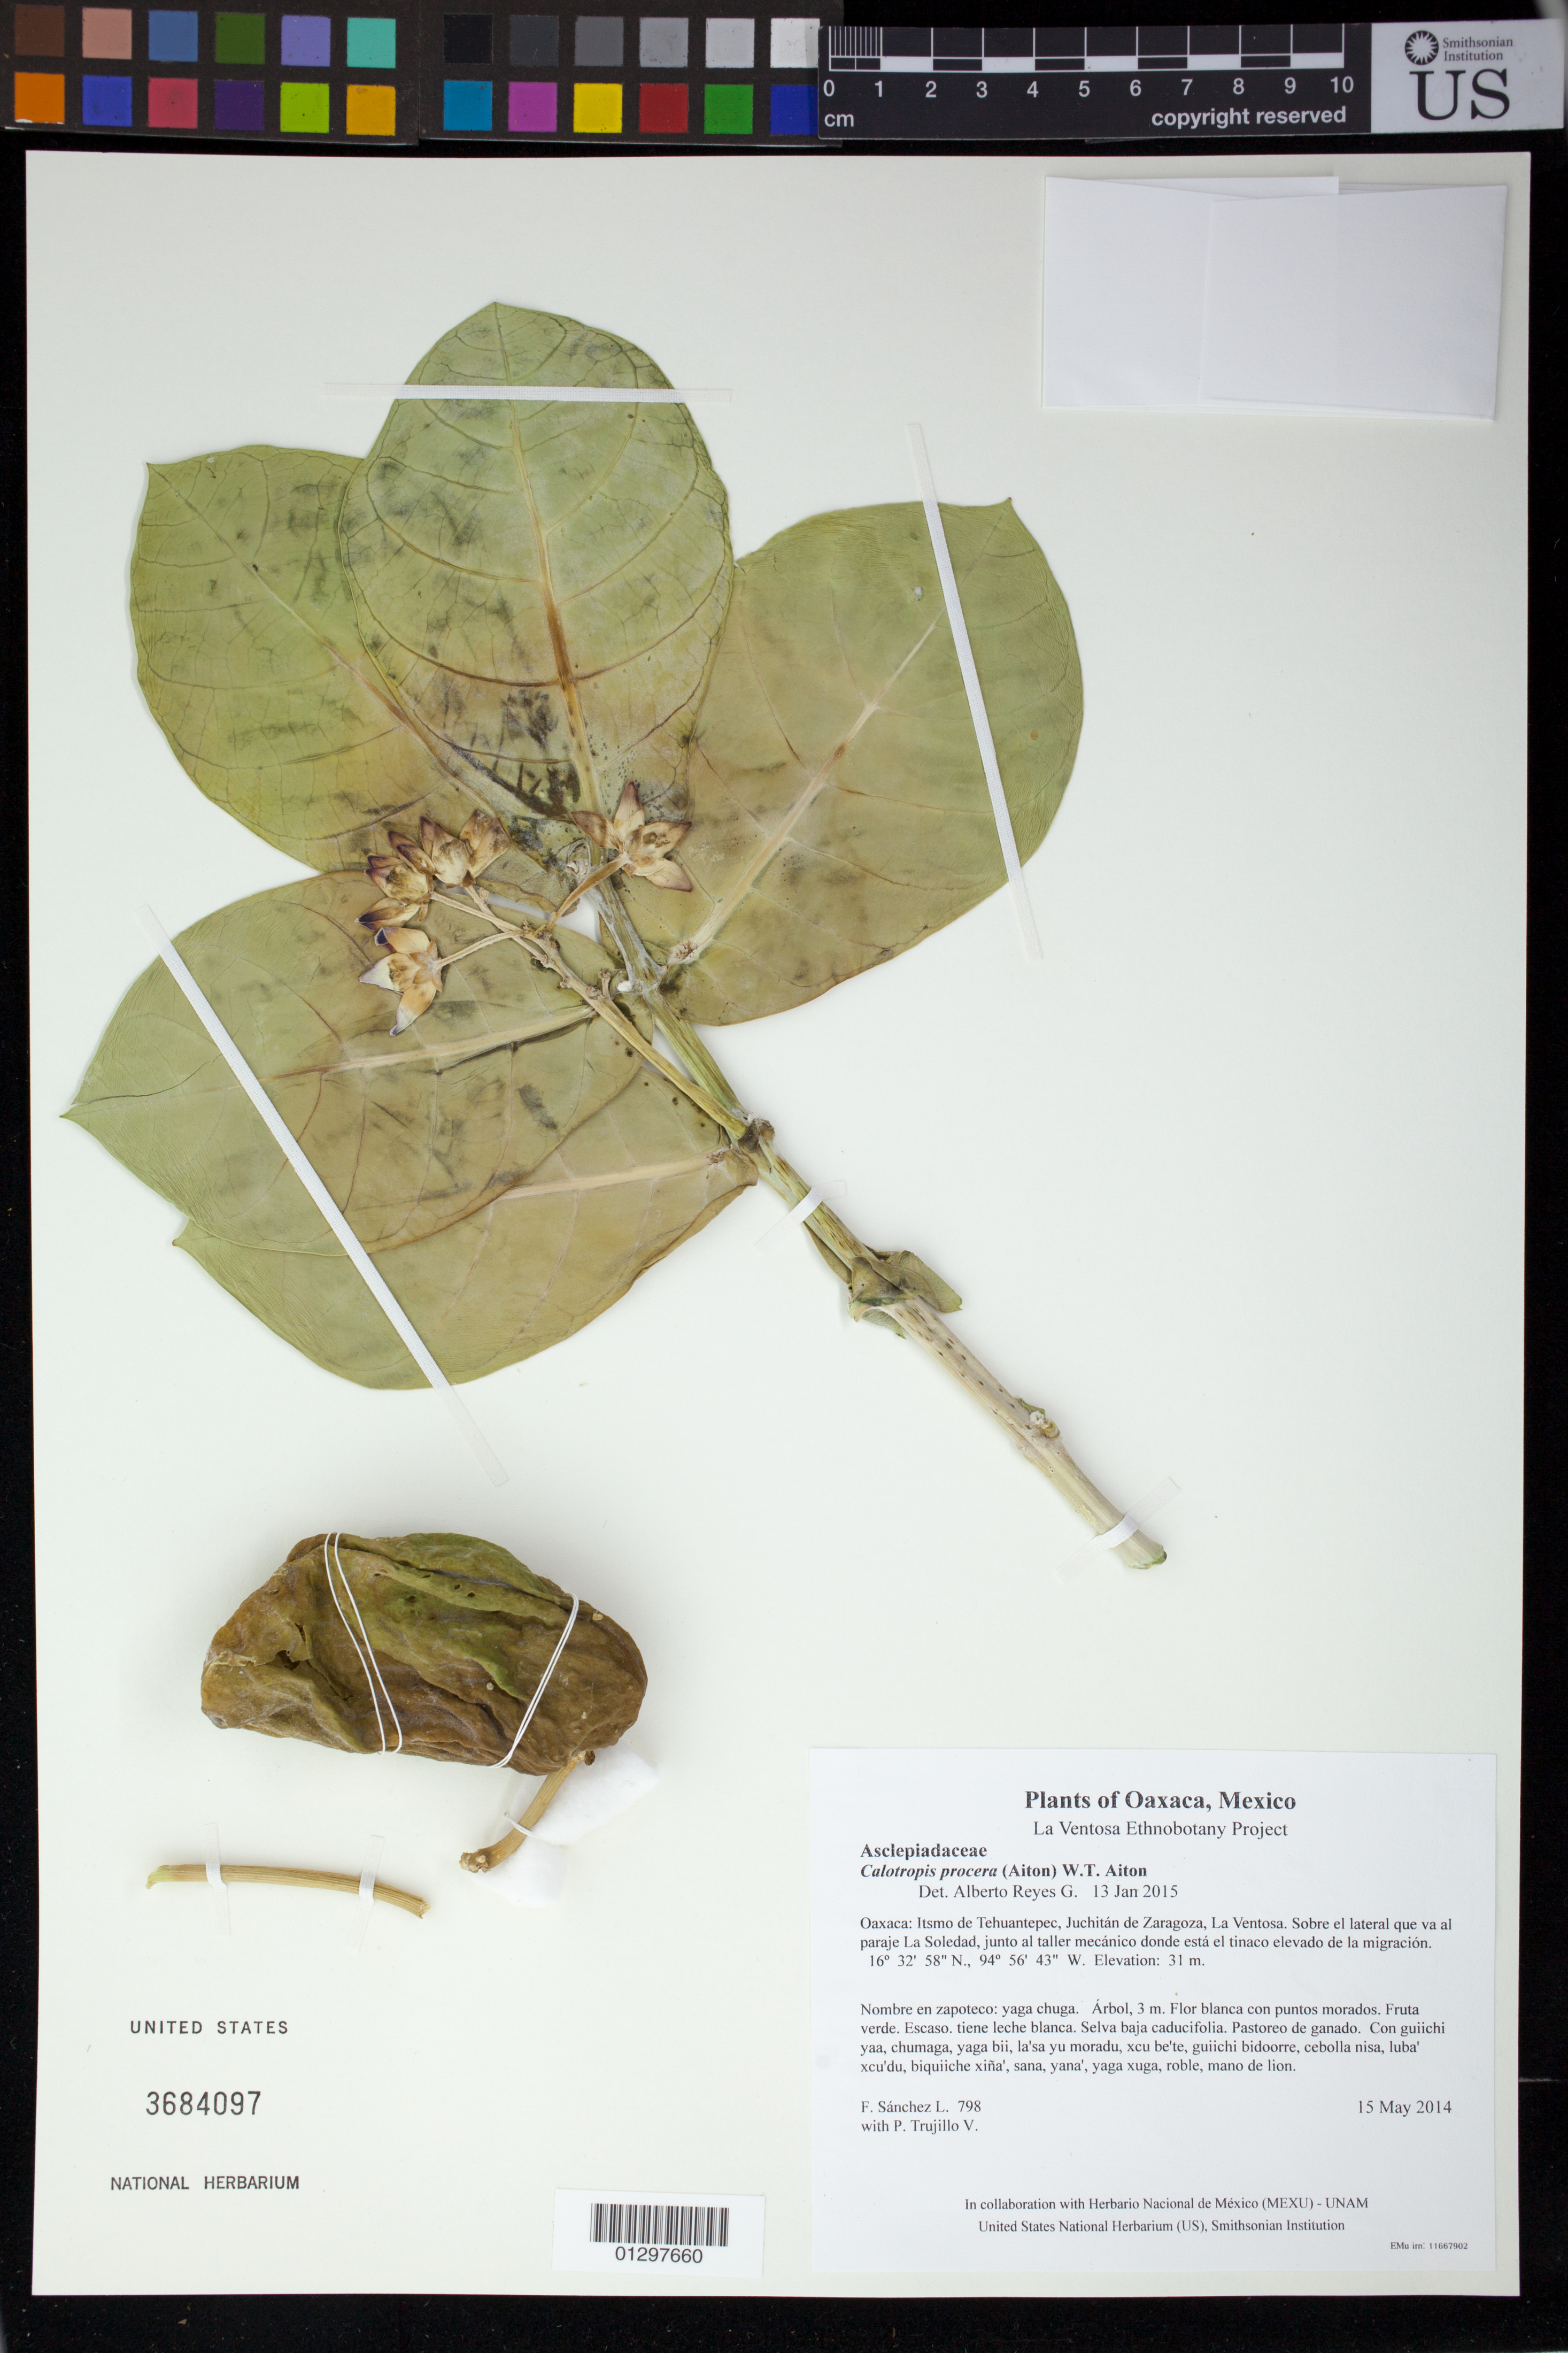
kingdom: Plantae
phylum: Tracheophyta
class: Magnoliopsida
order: Gentianales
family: Apocynaceae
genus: Calotropis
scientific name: Calotropis procera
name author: (Aiton) W.T. Aiton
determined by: Reyes García, A.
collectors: F. Sánchez L. & P. Trujillo V.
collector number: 798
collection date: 2014-05-15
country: Mexico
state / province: Oaxaca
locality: Itsmo de Tehuantepec, Juchitán de Zaragoza, La Ventosa. Sobre el lateral que va al paraje La Soledad, junto al taller mecánico donde está el tinaco elevado de la migración.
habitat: Selva baja caducifolia. Pastoreo de ganado.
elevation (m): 31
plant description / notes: JEBOT, MEXU, SERO, US; Yaga. 3 m. Guie' naquichi' ne puntu nagu. Cuaananaxhi naga'. Huaxie'.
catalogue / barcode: US 3684097